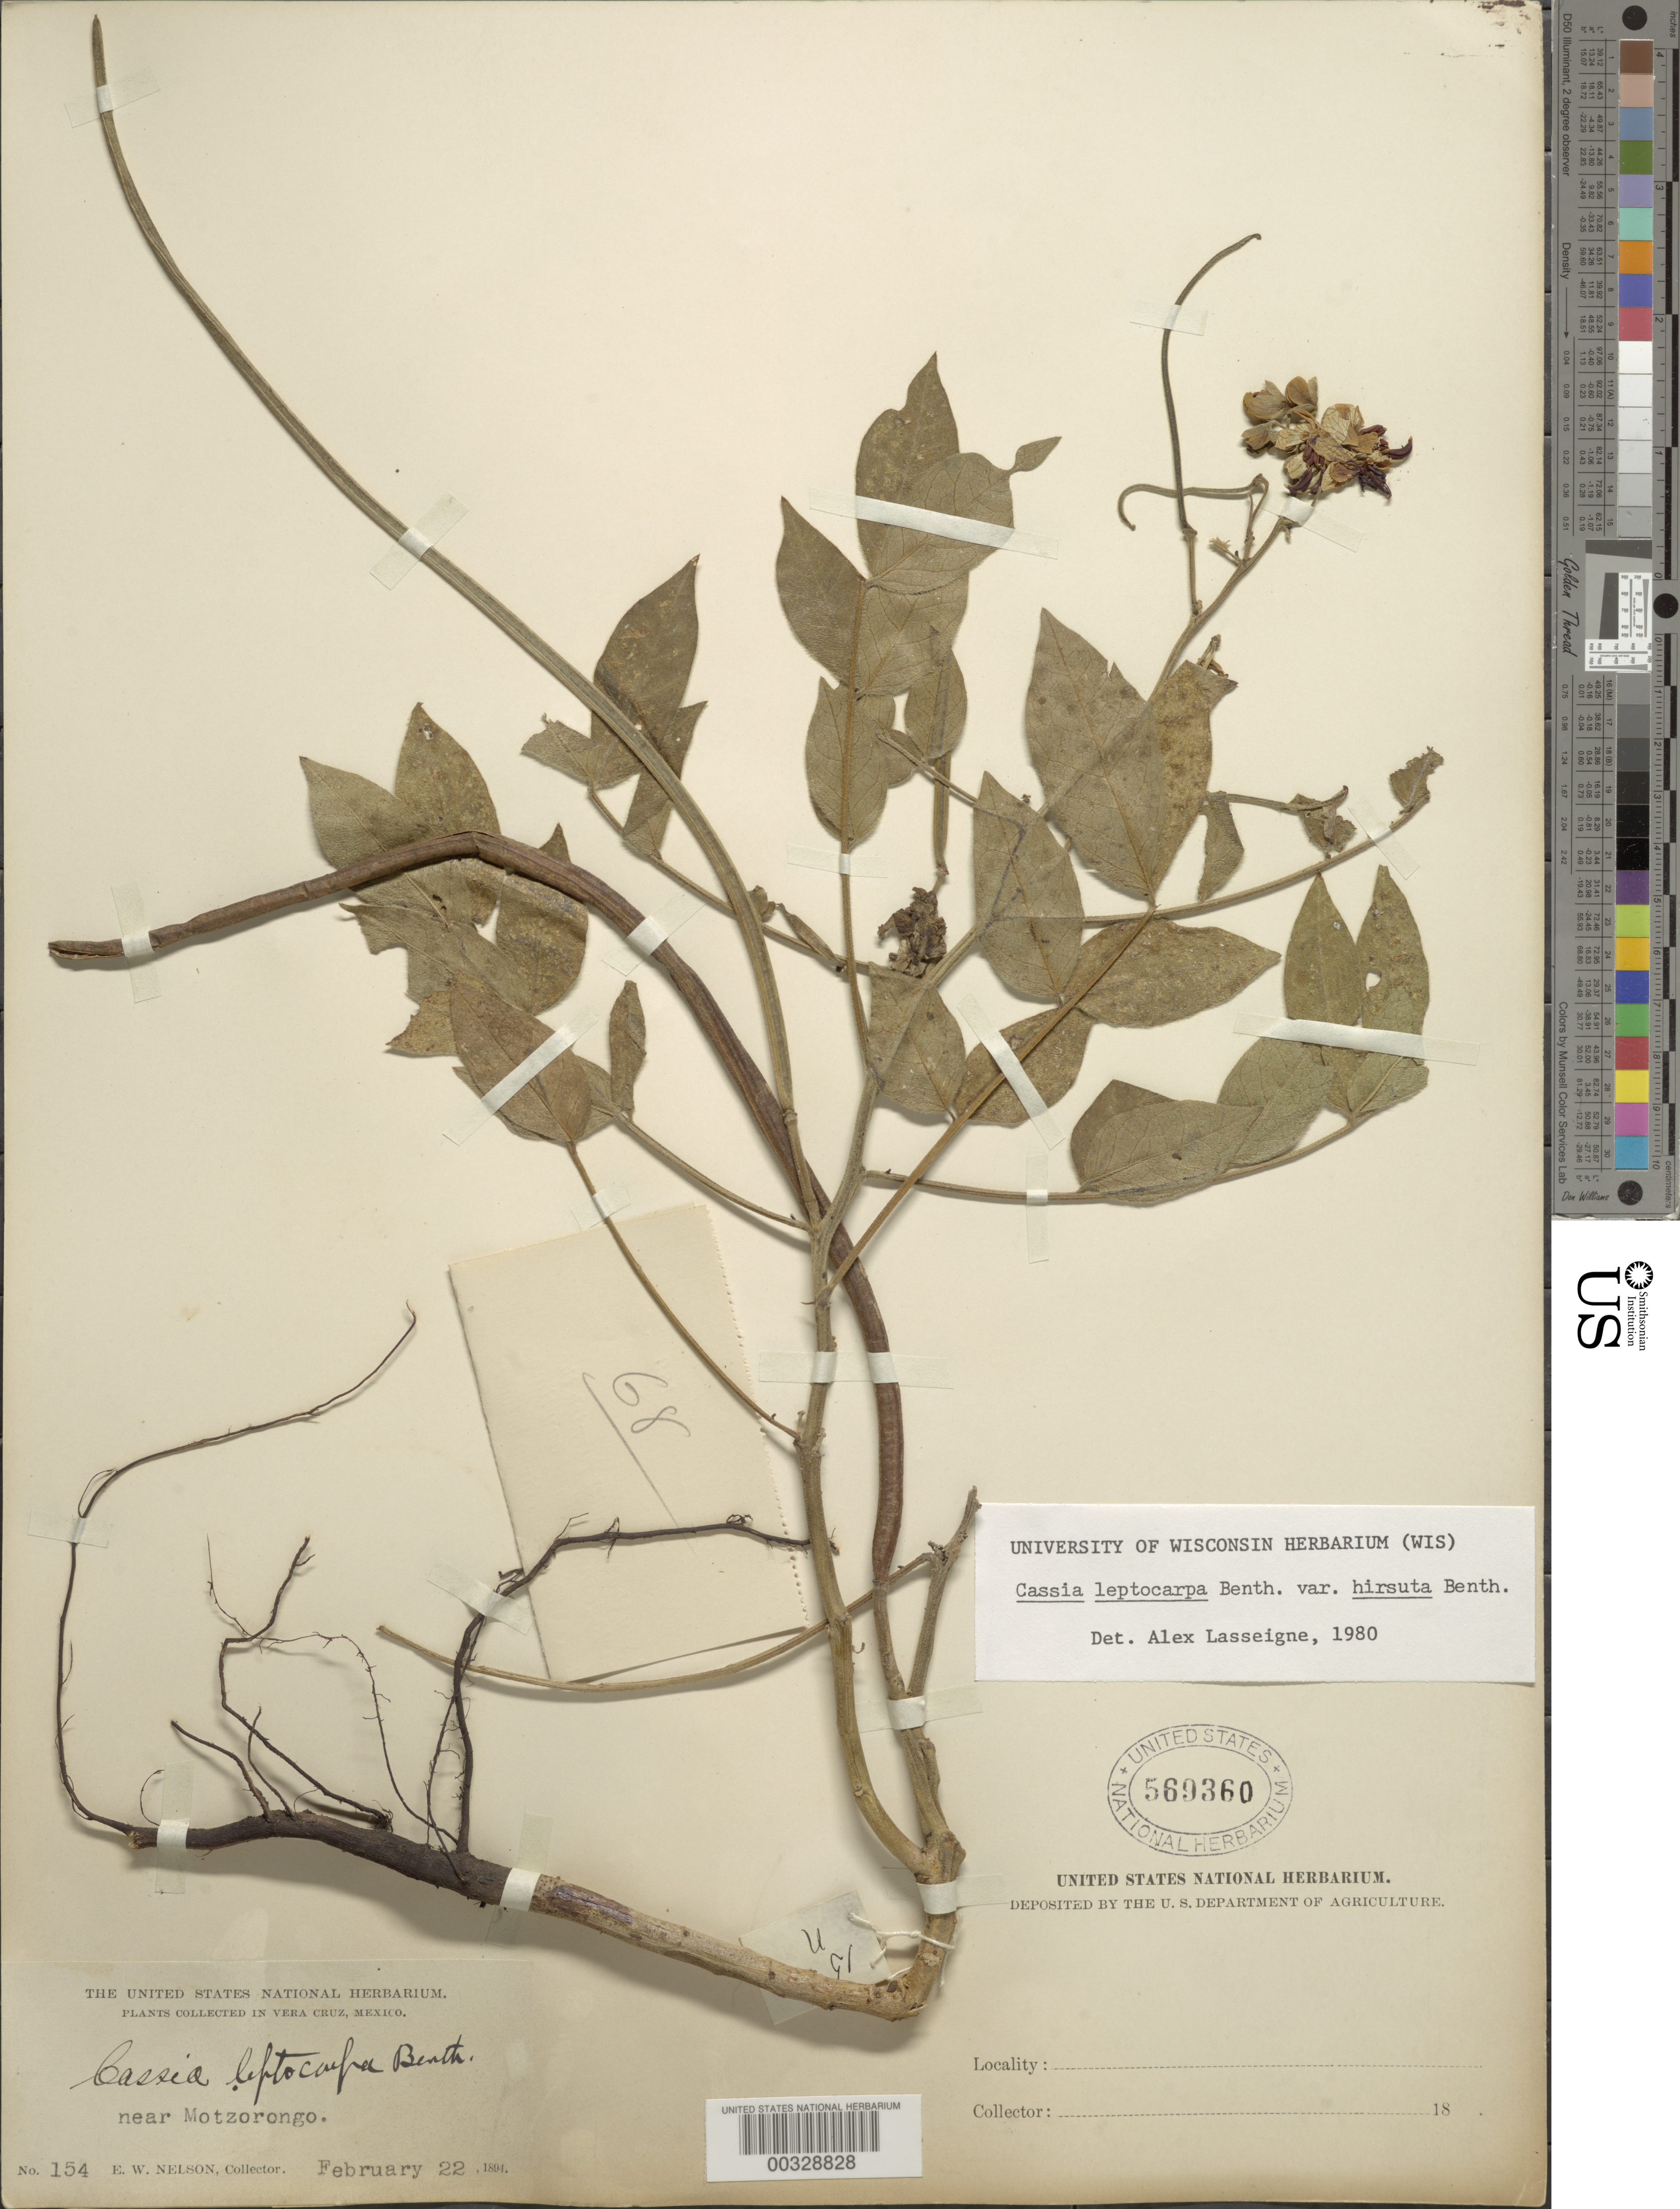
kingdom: Plantae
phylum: Tracheophyta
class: Magnoliopsida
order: Fabales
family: Fabaceae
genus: Senna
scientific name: Senna hirsuta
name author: (L.) H.S. Irwin & Barneby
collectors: E. W. Nelson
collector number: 154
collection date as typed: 22 Feb 1894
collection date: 1894-02-22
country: Mexico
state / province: Veracruz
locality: Near motzorongo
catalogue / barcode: US 569360